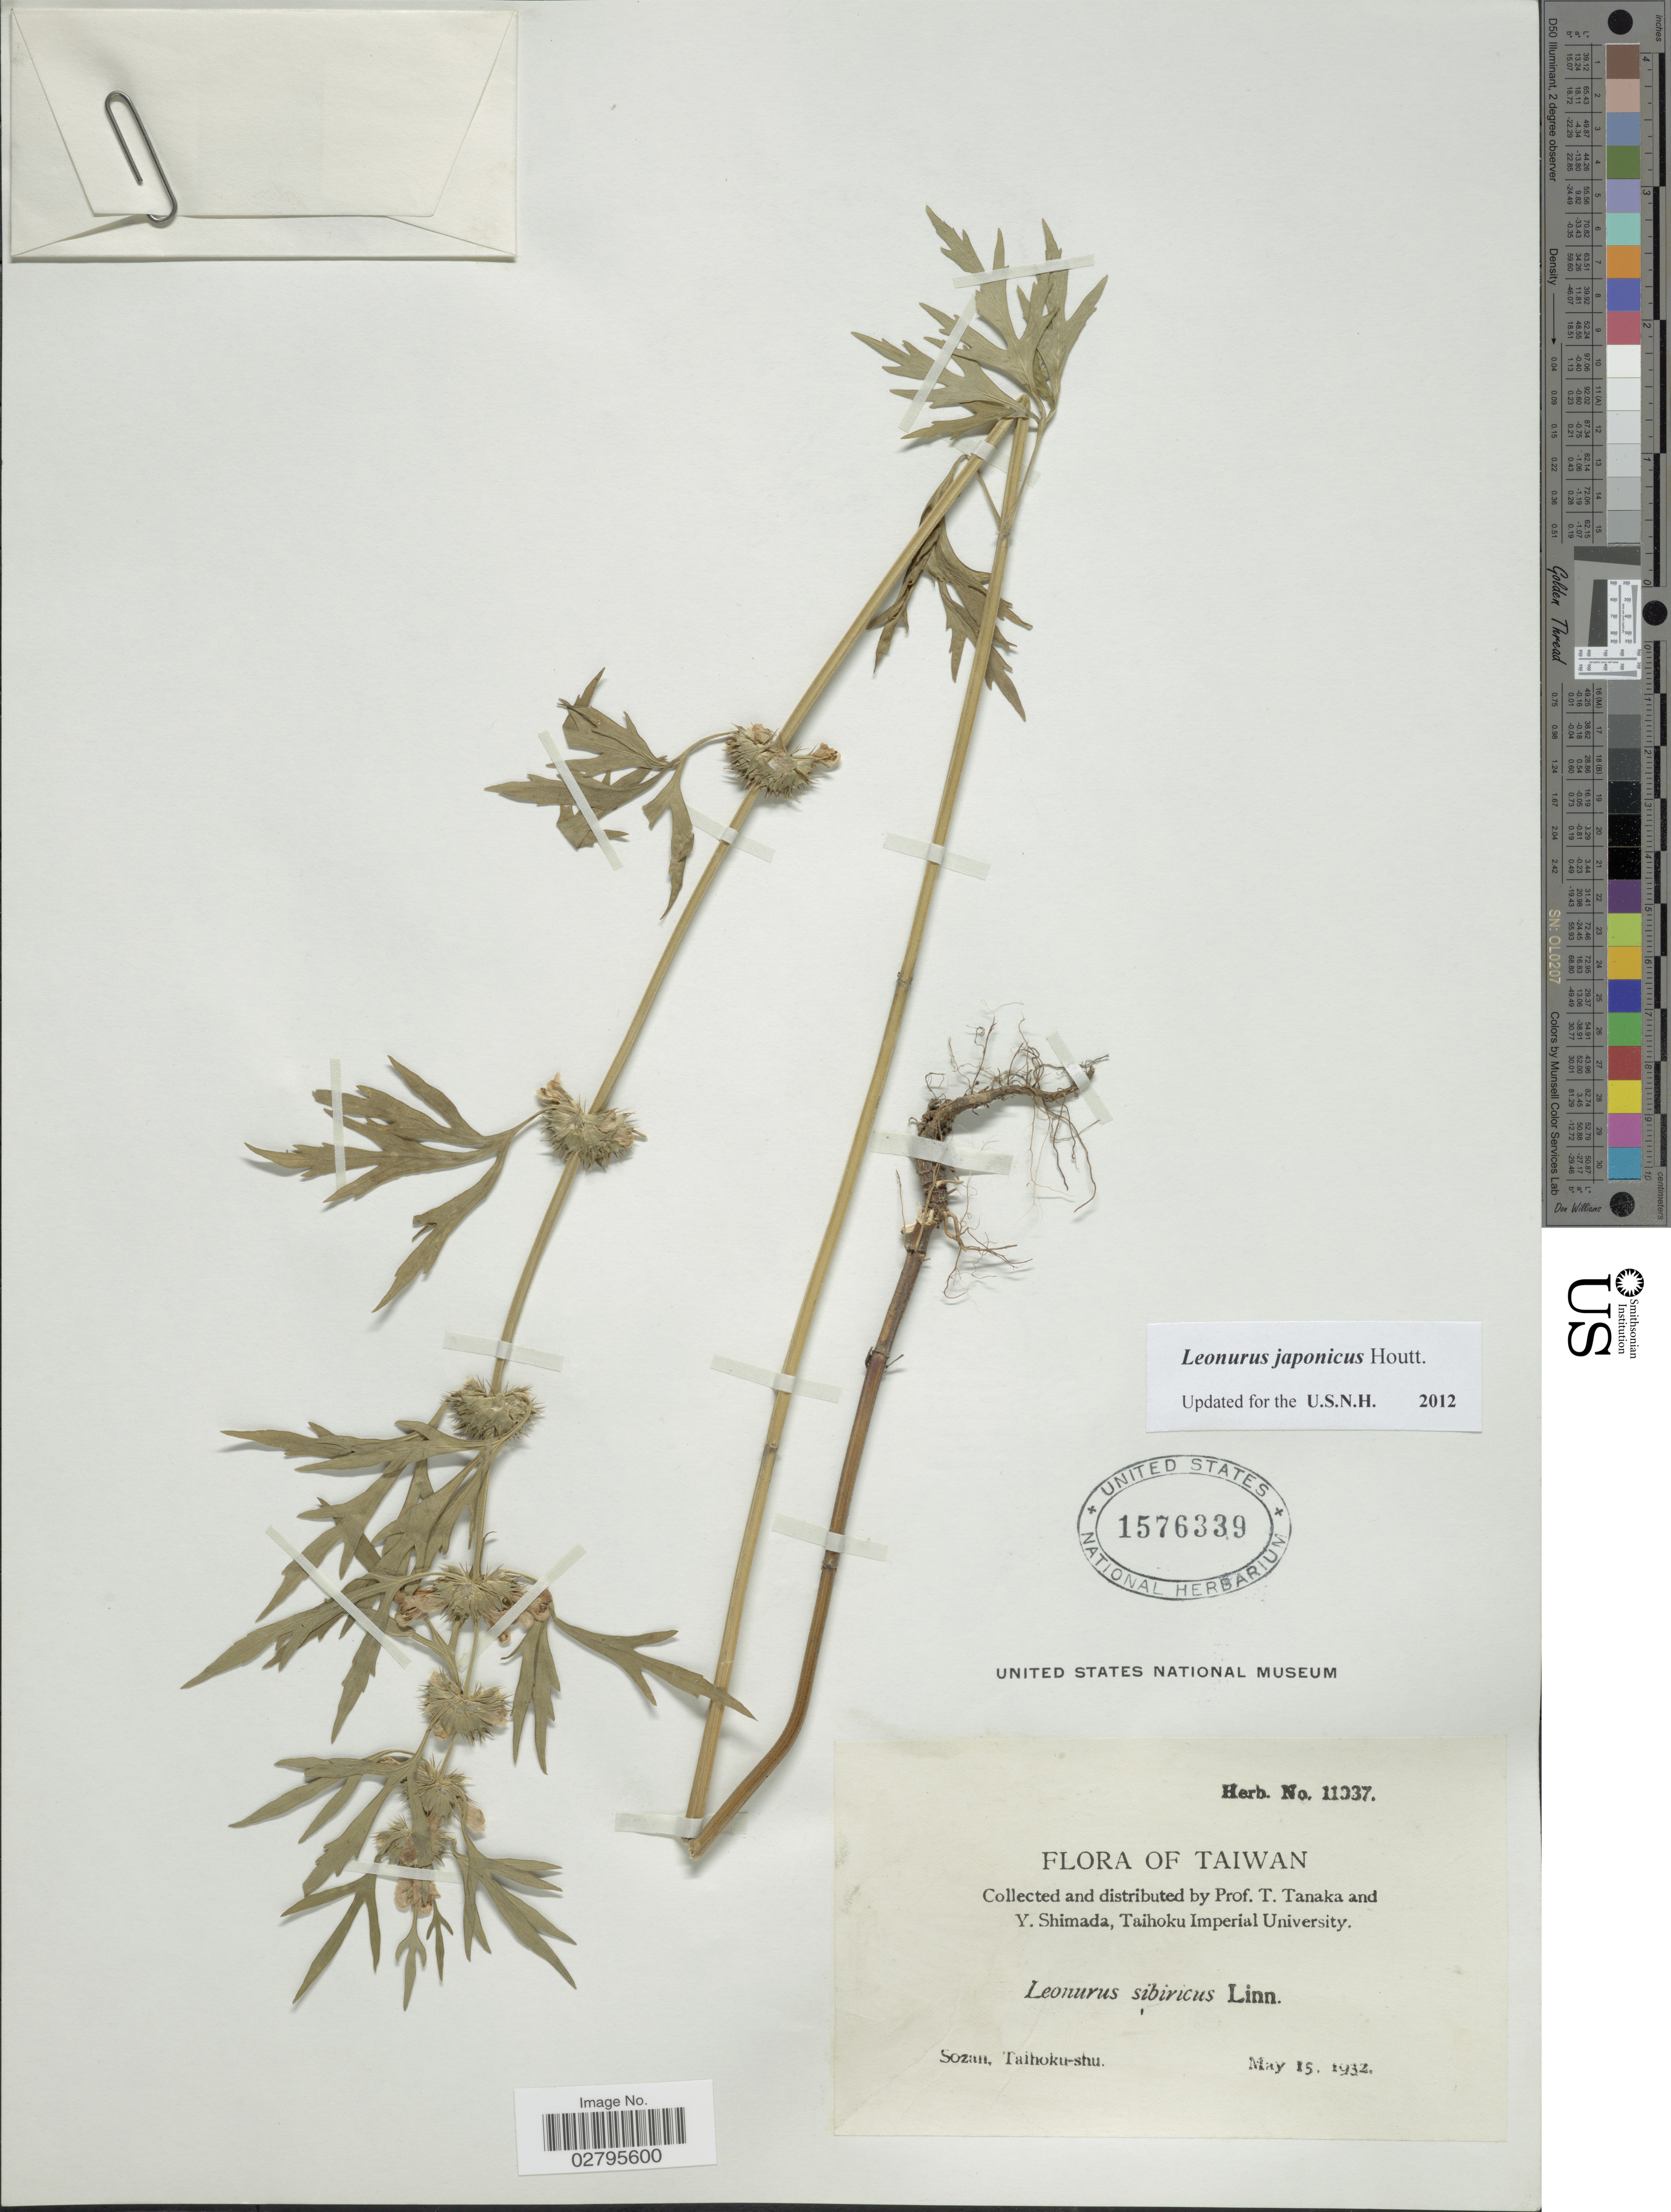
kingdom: Plantae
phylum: Tracheophyta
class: Magnoliopsida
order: Lamiales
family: Lamiaceae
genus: Leonurus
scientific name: Leonurus japonicus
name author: Houtt.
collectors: T. Tanaka & Y. Shimada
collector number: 11037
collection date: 1932-05-15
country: Taiwan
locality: Sozan, Taihoku-shu.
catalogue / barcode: US 1576339